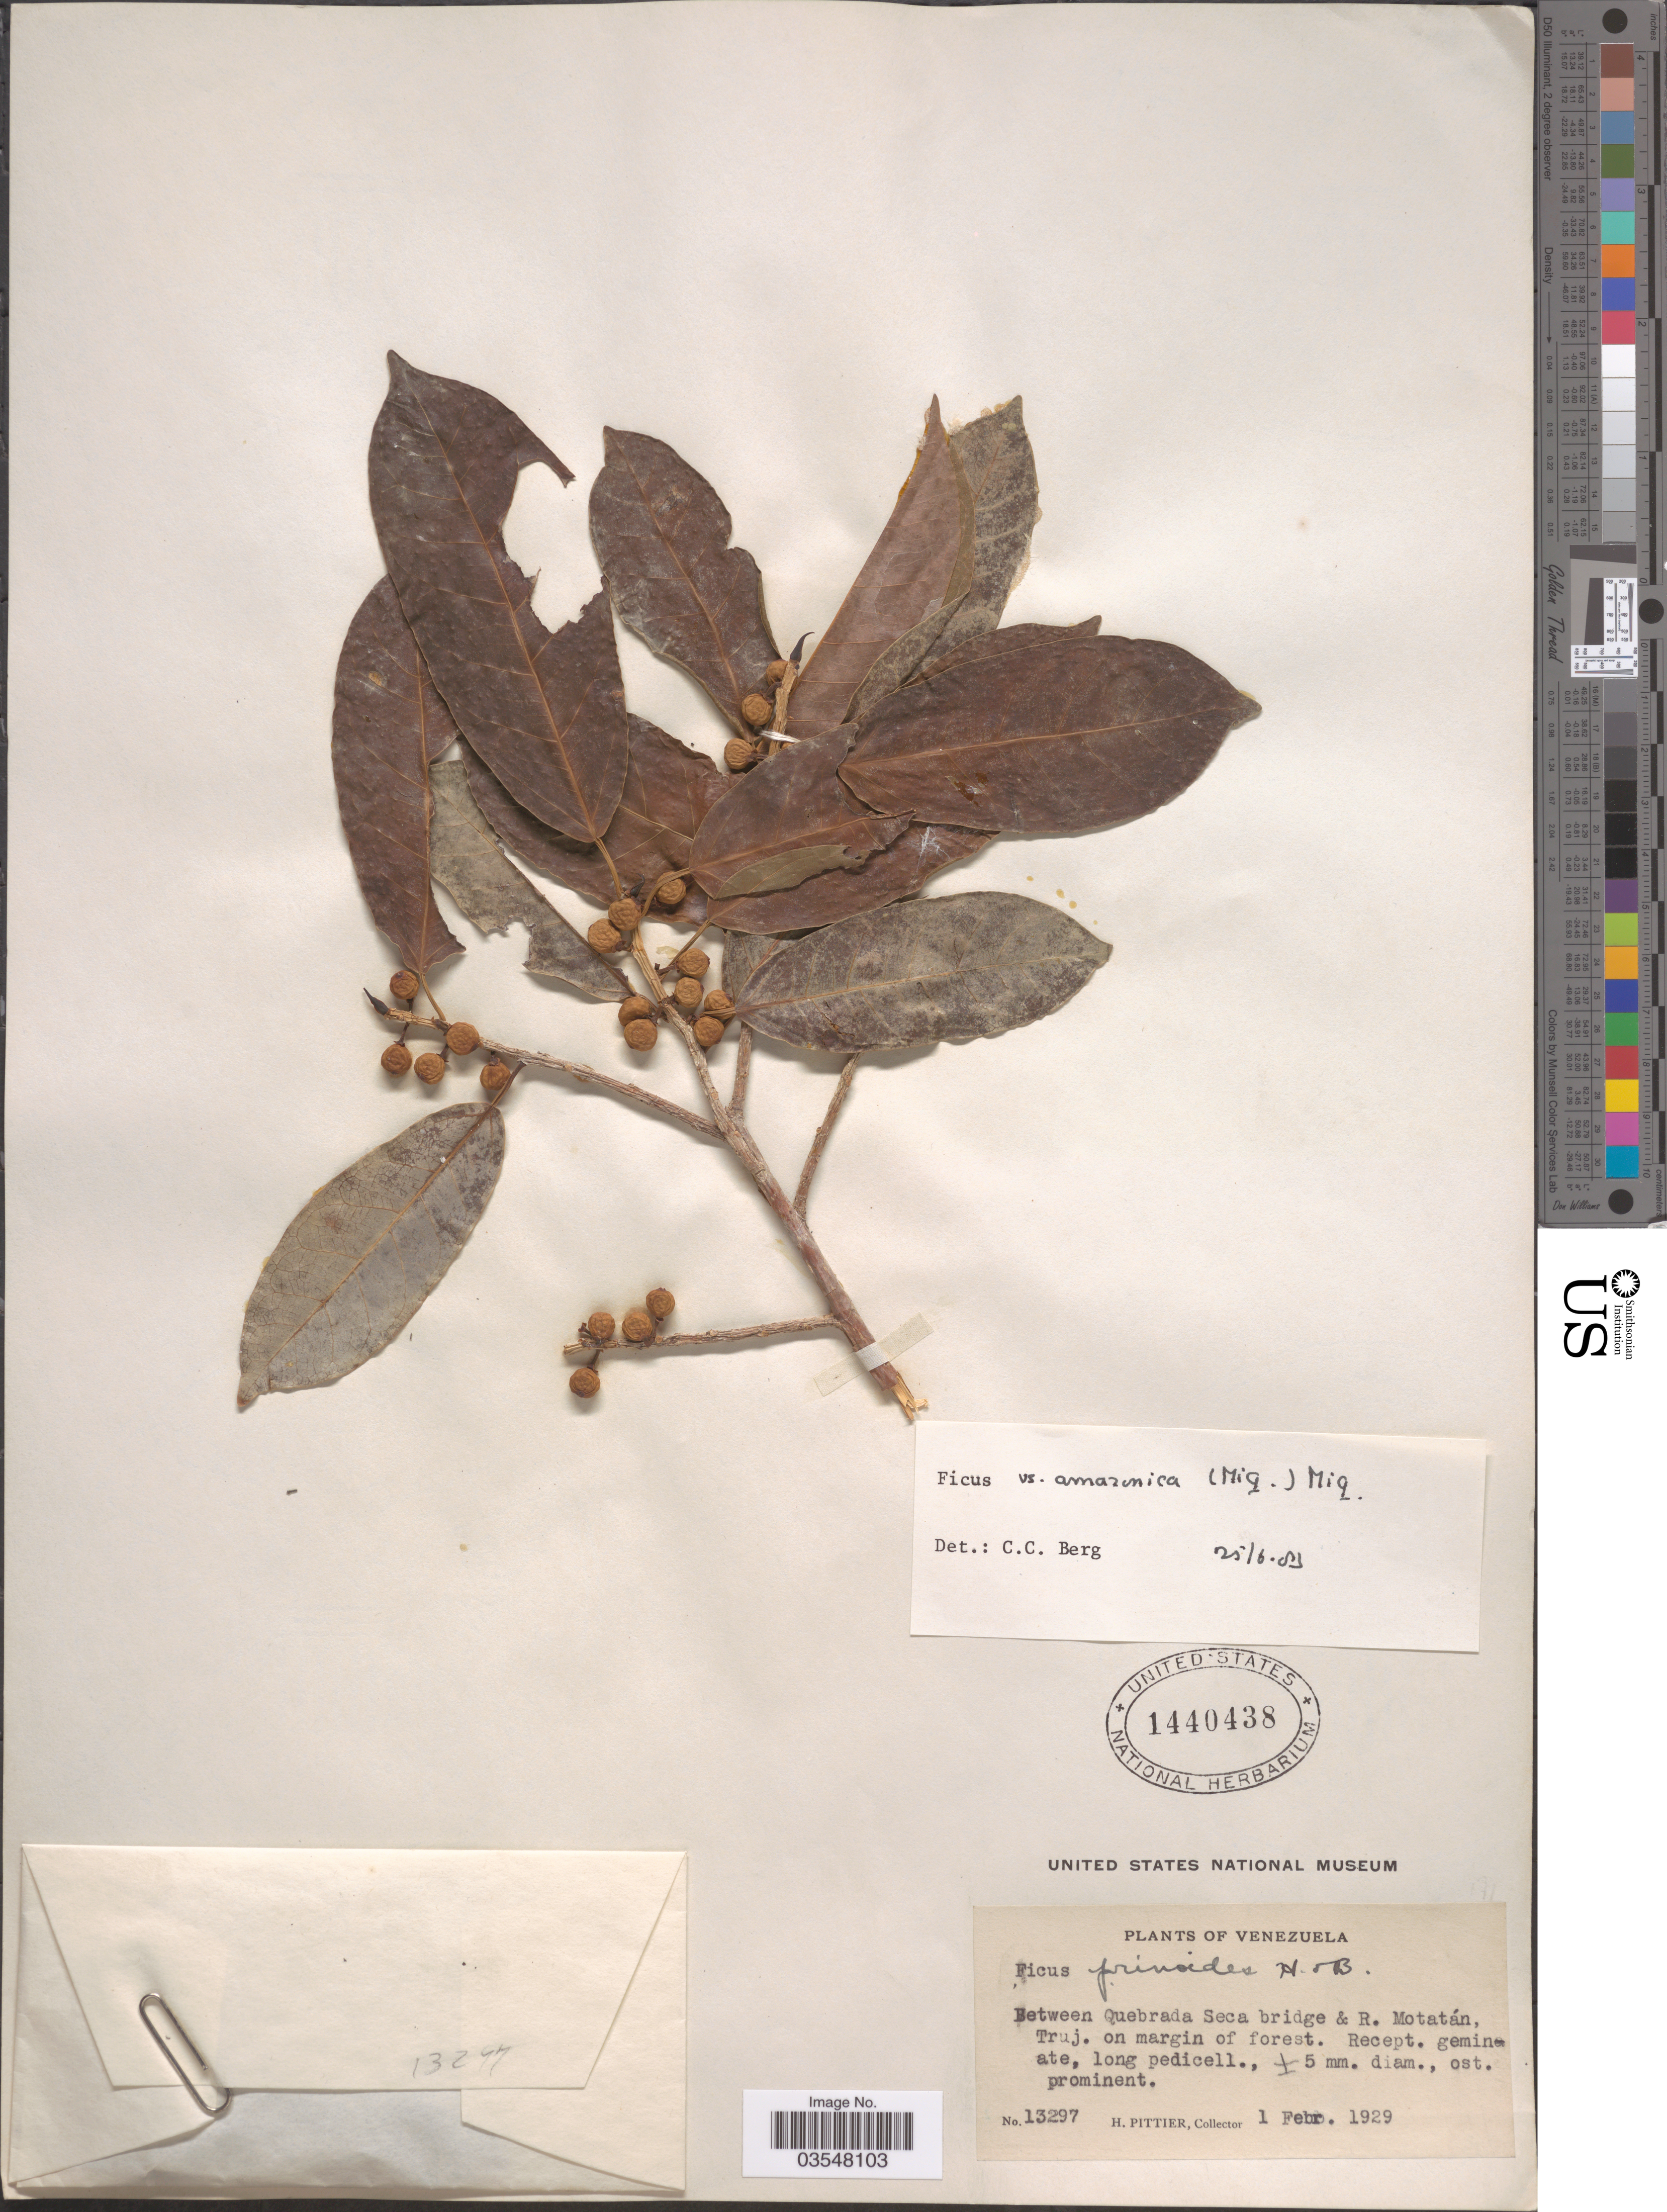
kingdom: Plantae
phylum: Tracheophyta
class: Magnoliopsida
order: Rosales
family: Moraceae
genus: Ficus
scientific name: Ficus amazonica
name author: (Miq.) Miq.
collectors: H. F. Pittier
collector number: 13297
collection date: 1929-02-01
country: Venezuela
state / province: Trujillo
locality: Between Quebrada Seca bridge & R. Motatán, Truj.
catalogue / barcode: US 1440438